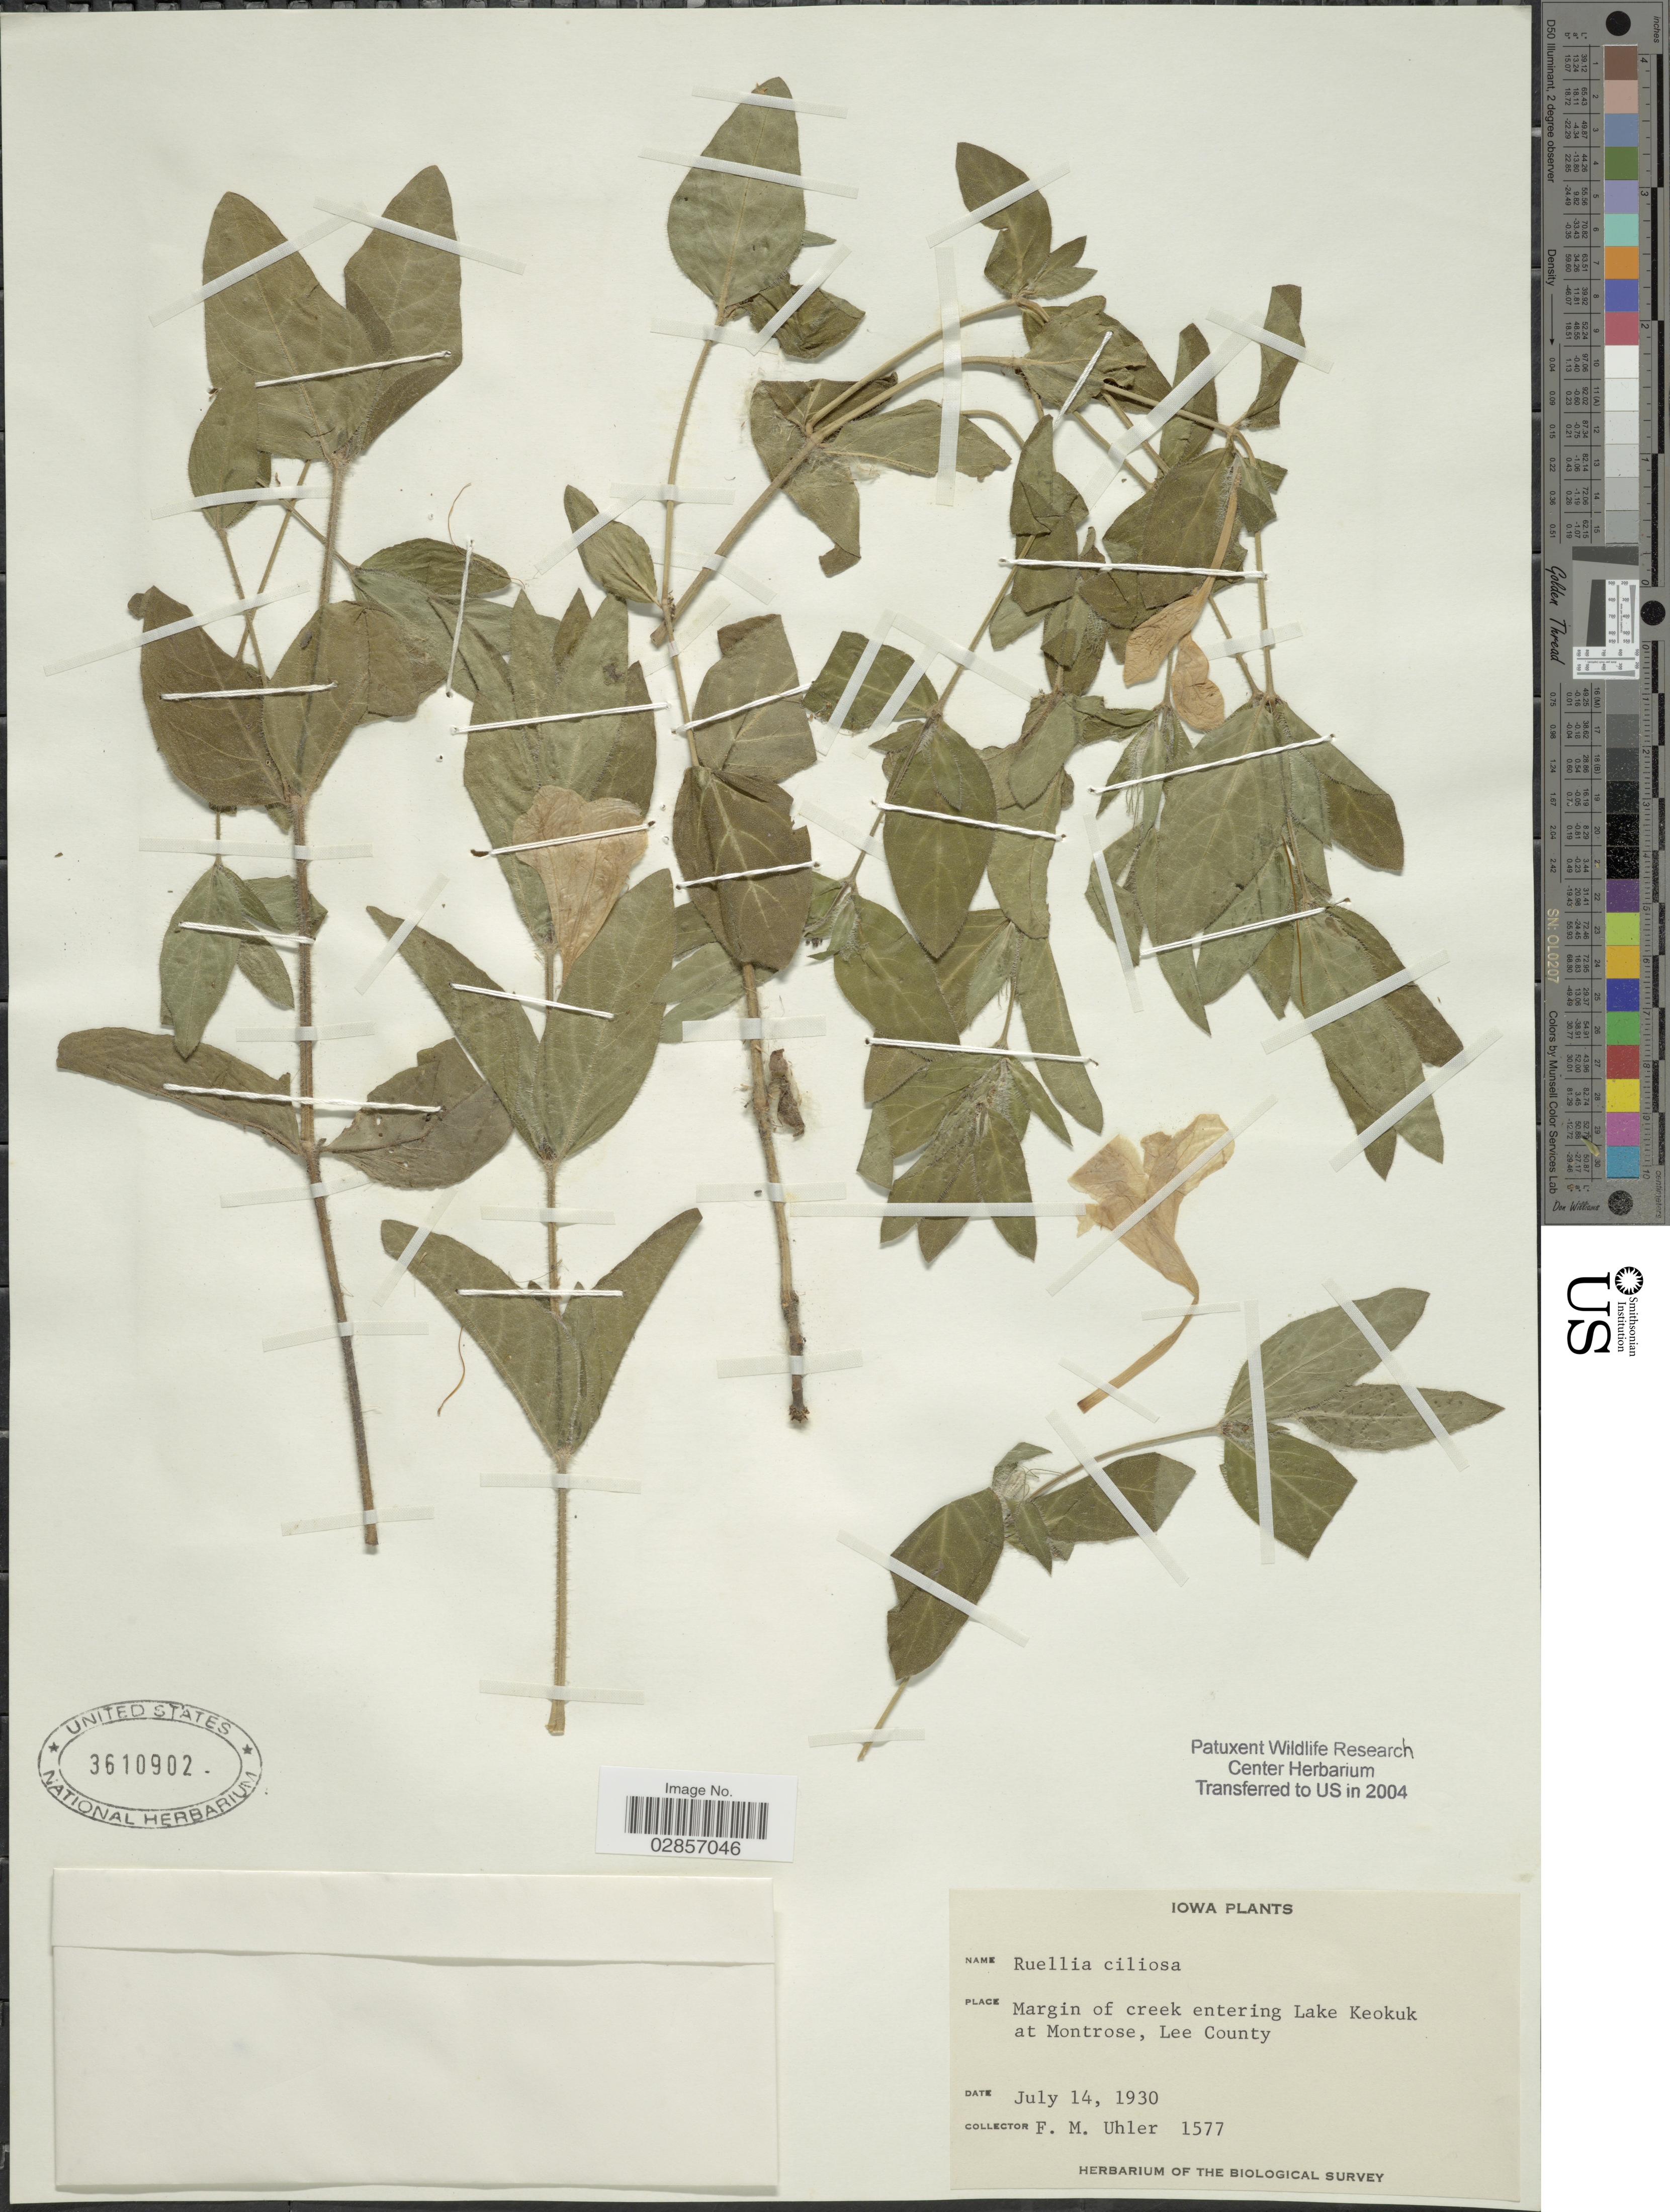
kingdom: Plantae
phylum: Tracheophyta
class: Magnoliopsida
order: Lamiales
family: Acanthaceae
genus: Ruellia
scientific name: Ruellia ciliosa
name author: Pursh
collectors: F. M. Uhler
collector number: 1577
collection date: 1930-07-14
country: United States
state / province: Iowa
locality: Margin of creek entering Lake Keokuk at Montrose, Lee County.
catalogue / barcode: US 3610902